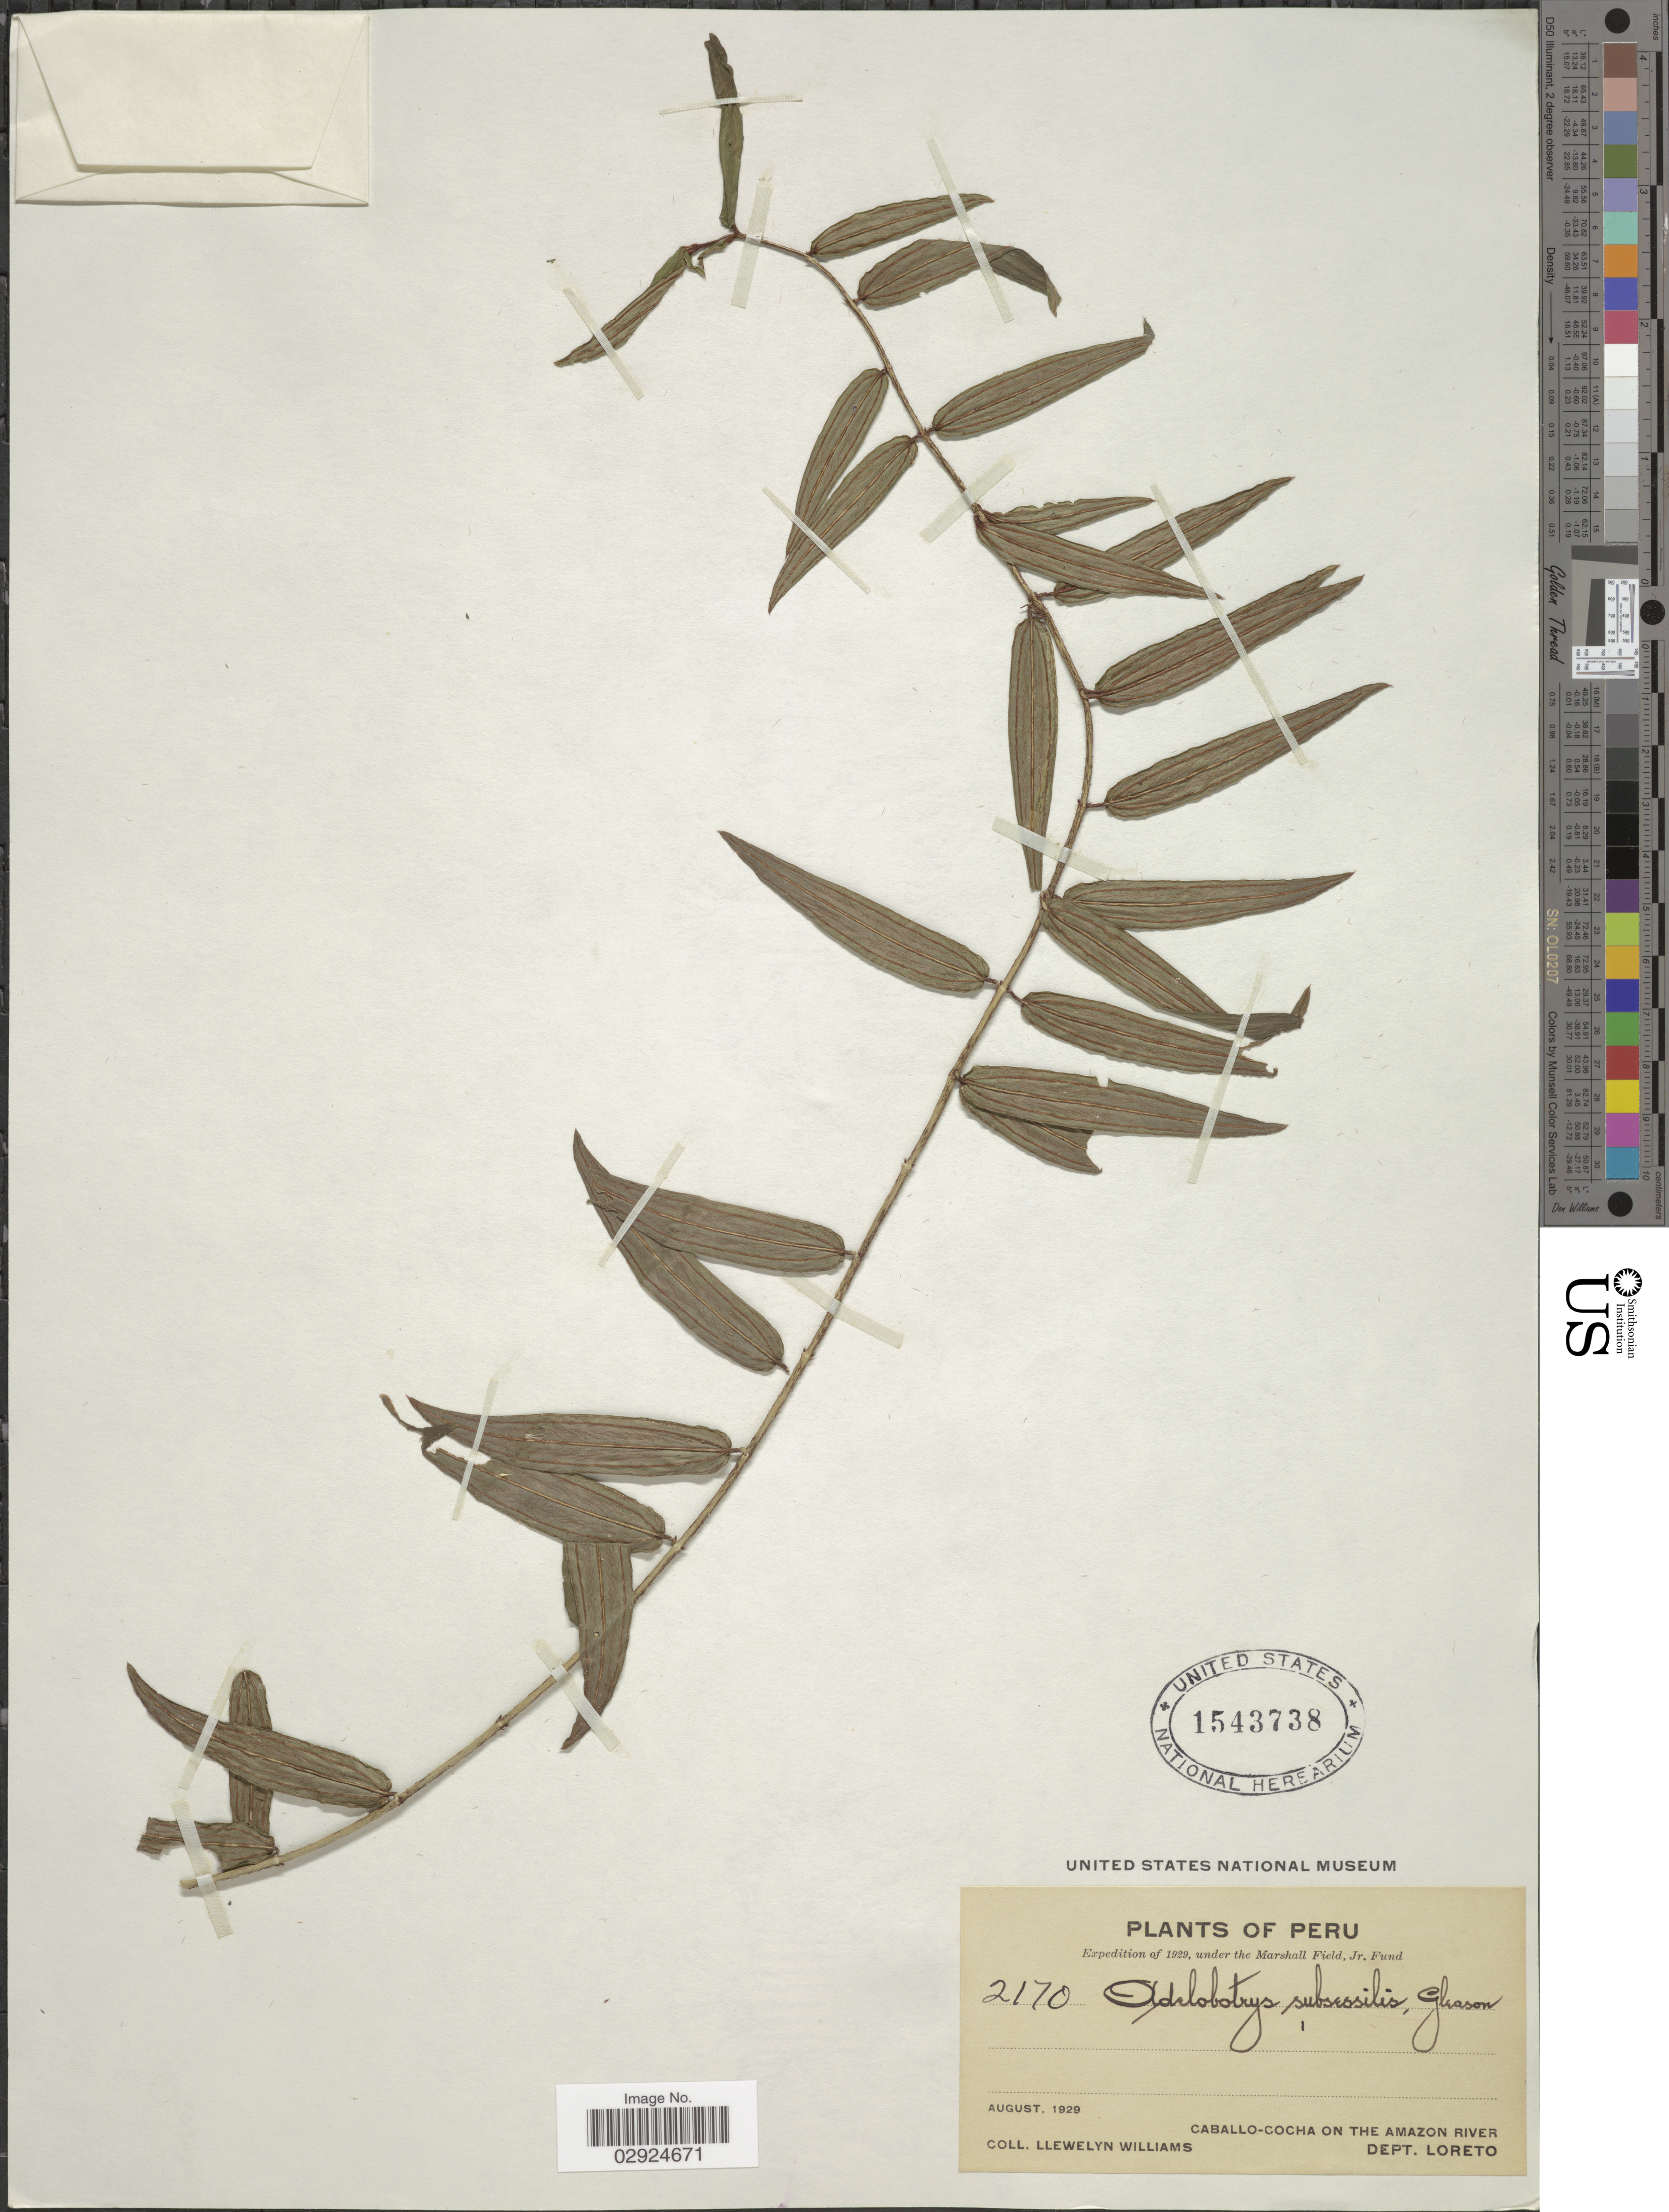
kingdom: Plantae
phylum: Tracheophyta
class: Magnoliopsida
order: Myrtales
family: Melastomataceae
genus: Adelobotrys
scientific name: Adelobotrys subsessilis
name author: Gleason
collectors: Ll. Williams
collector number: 2170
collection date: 1929-08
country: Peru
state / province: Loreto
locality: Caballo-Cocha on the Amazon River. Dept. Loreto.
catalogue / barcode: US 1543738